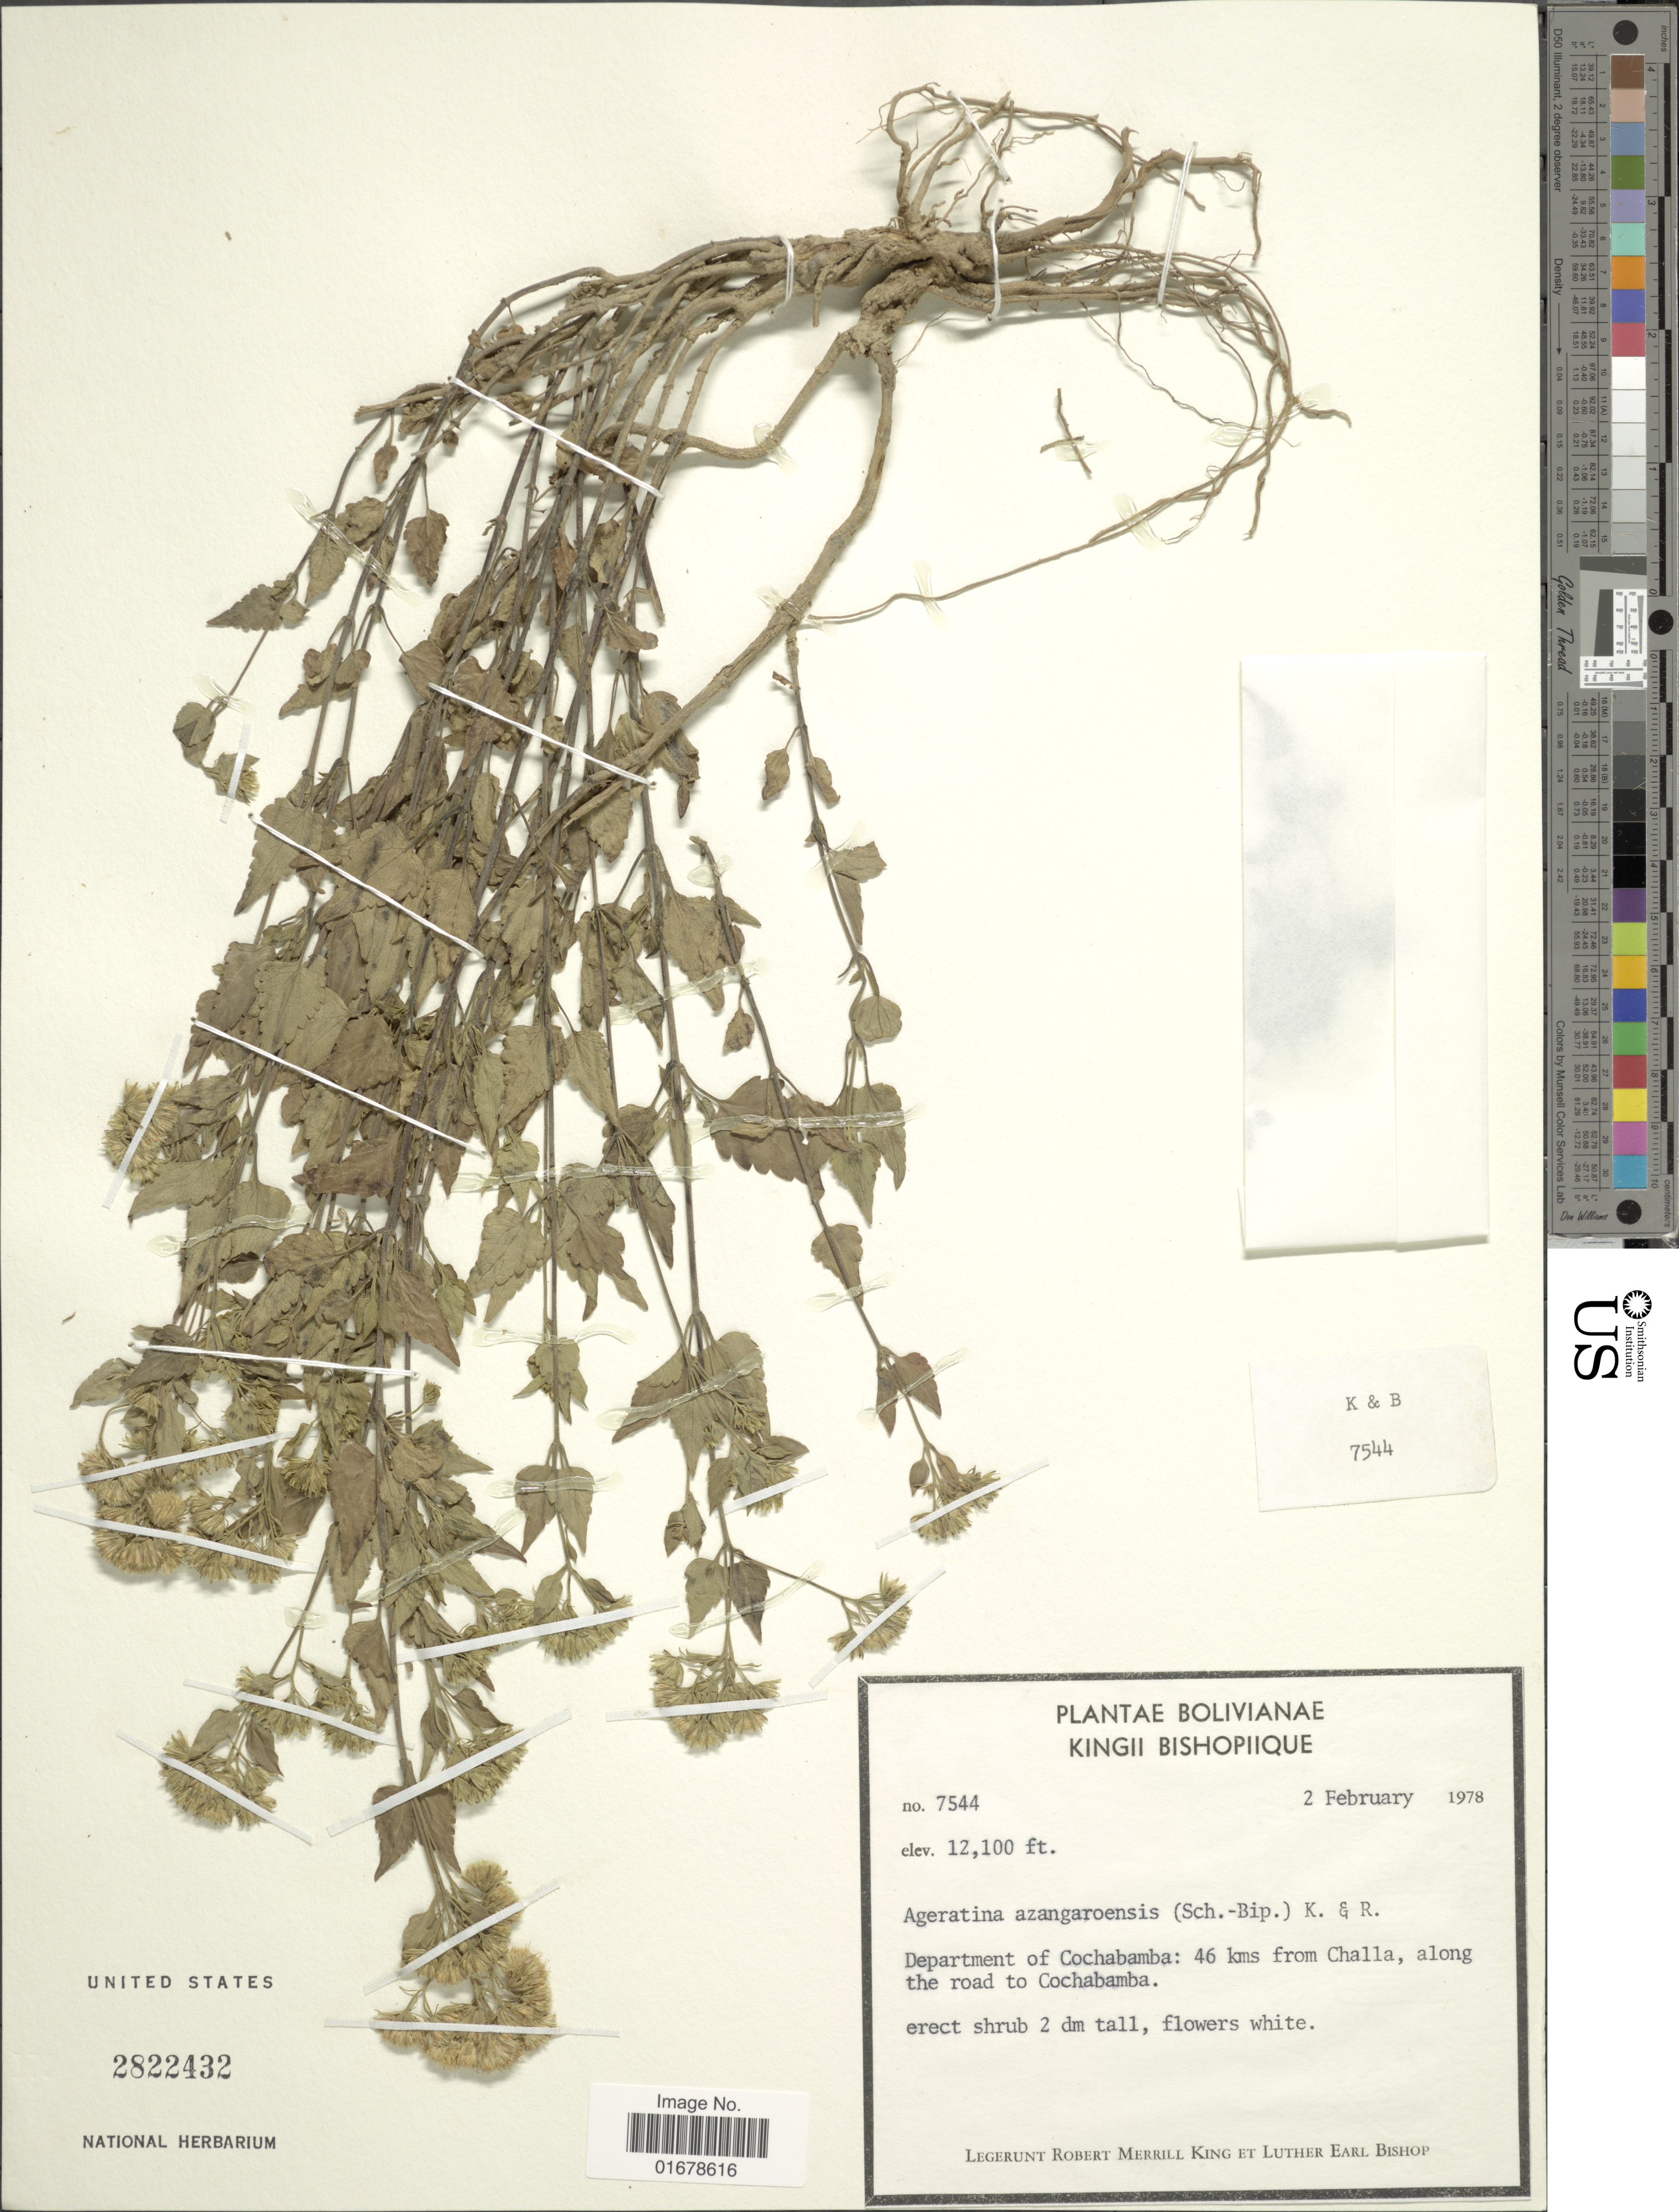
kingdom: Plantae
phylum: Tracheophyta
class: Magnoliopsida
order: Asterales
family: Asteraceae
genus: Ageratina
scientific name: Ageratina azangaroensis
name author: (Sch. Bip. ex Wedd.) R.M. King & H. Rob.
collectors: R. M. King & L. E. Bishop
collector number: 7544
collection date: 1978-02-02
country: Bolivia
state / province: Cochabamba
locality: Department of Cochabamba: 46 km,s from Challa, along the road to Cochabamba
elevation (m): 3688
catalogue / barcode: US 2822432